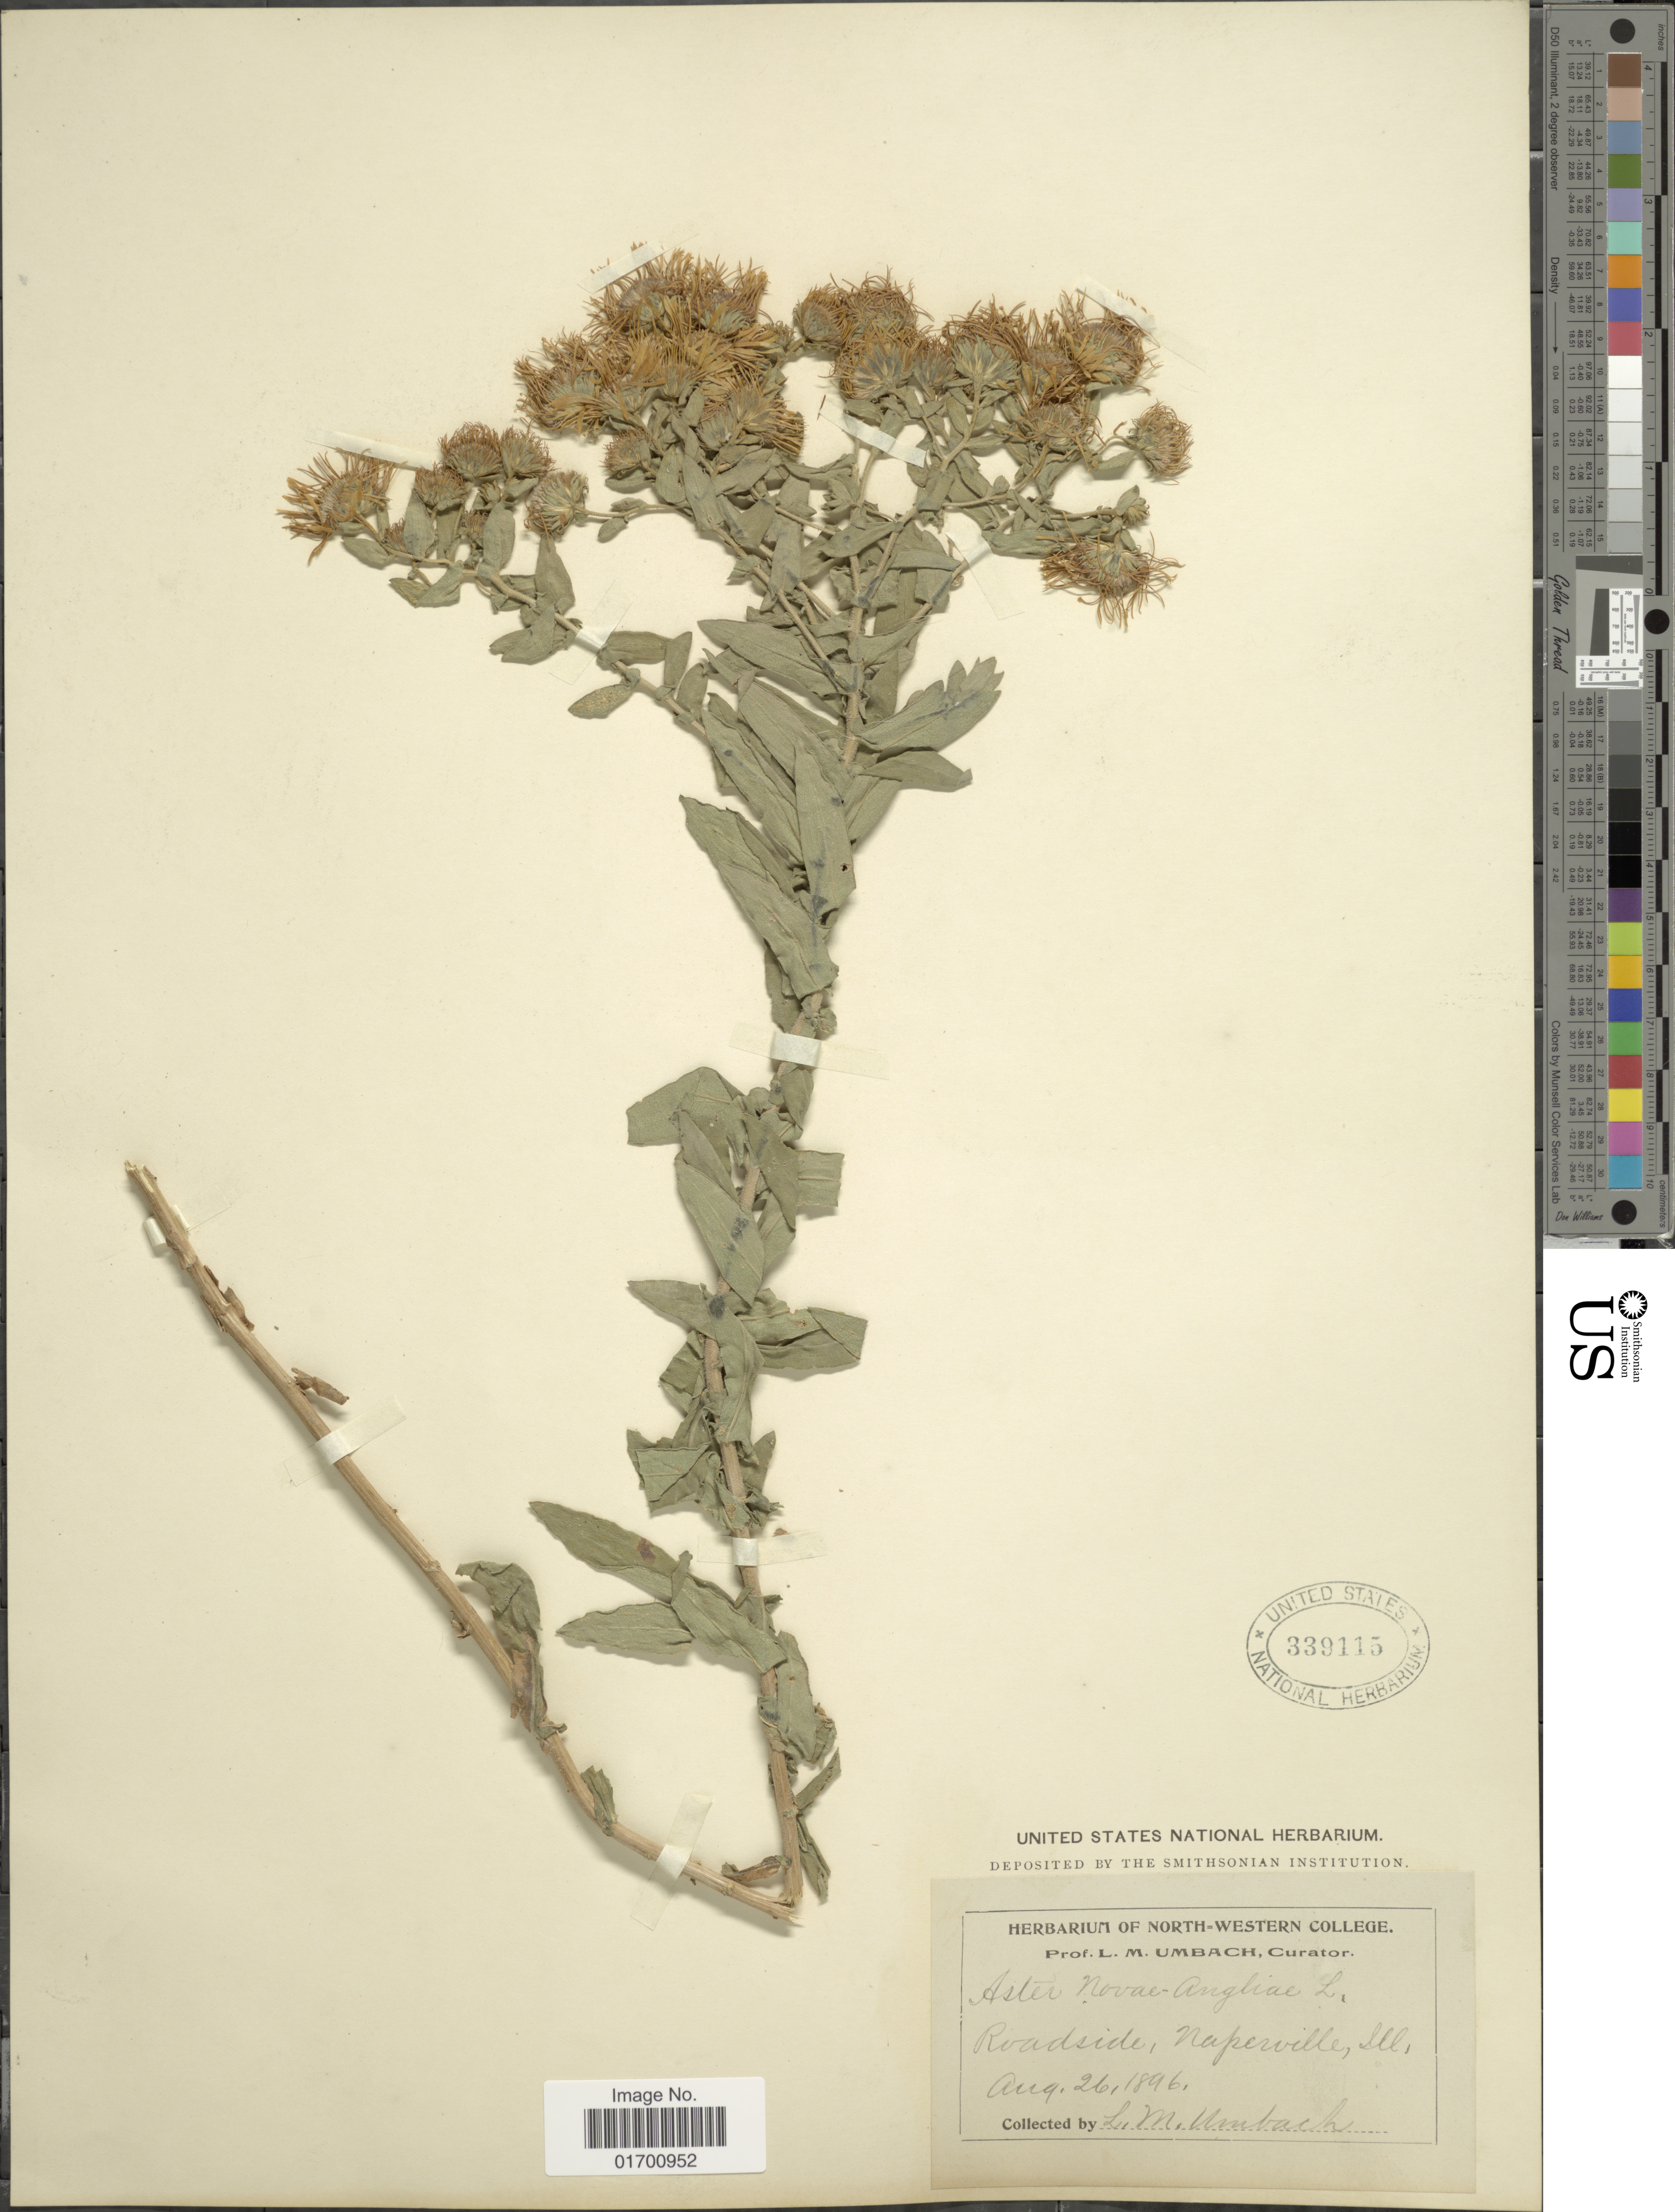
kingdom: Plantae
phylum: Tracheophyta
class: Magnoliopsida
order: Asterales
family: Asteraceae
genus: Symphyotrichum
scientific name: Symphyotrichum novae-angliae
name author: (L.) G.L. Nesom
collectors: L. M. Umbach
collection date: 1896-08-26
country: United States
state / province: Illinois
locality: Roadside, Naperville, Ill.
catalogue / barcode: US 339115